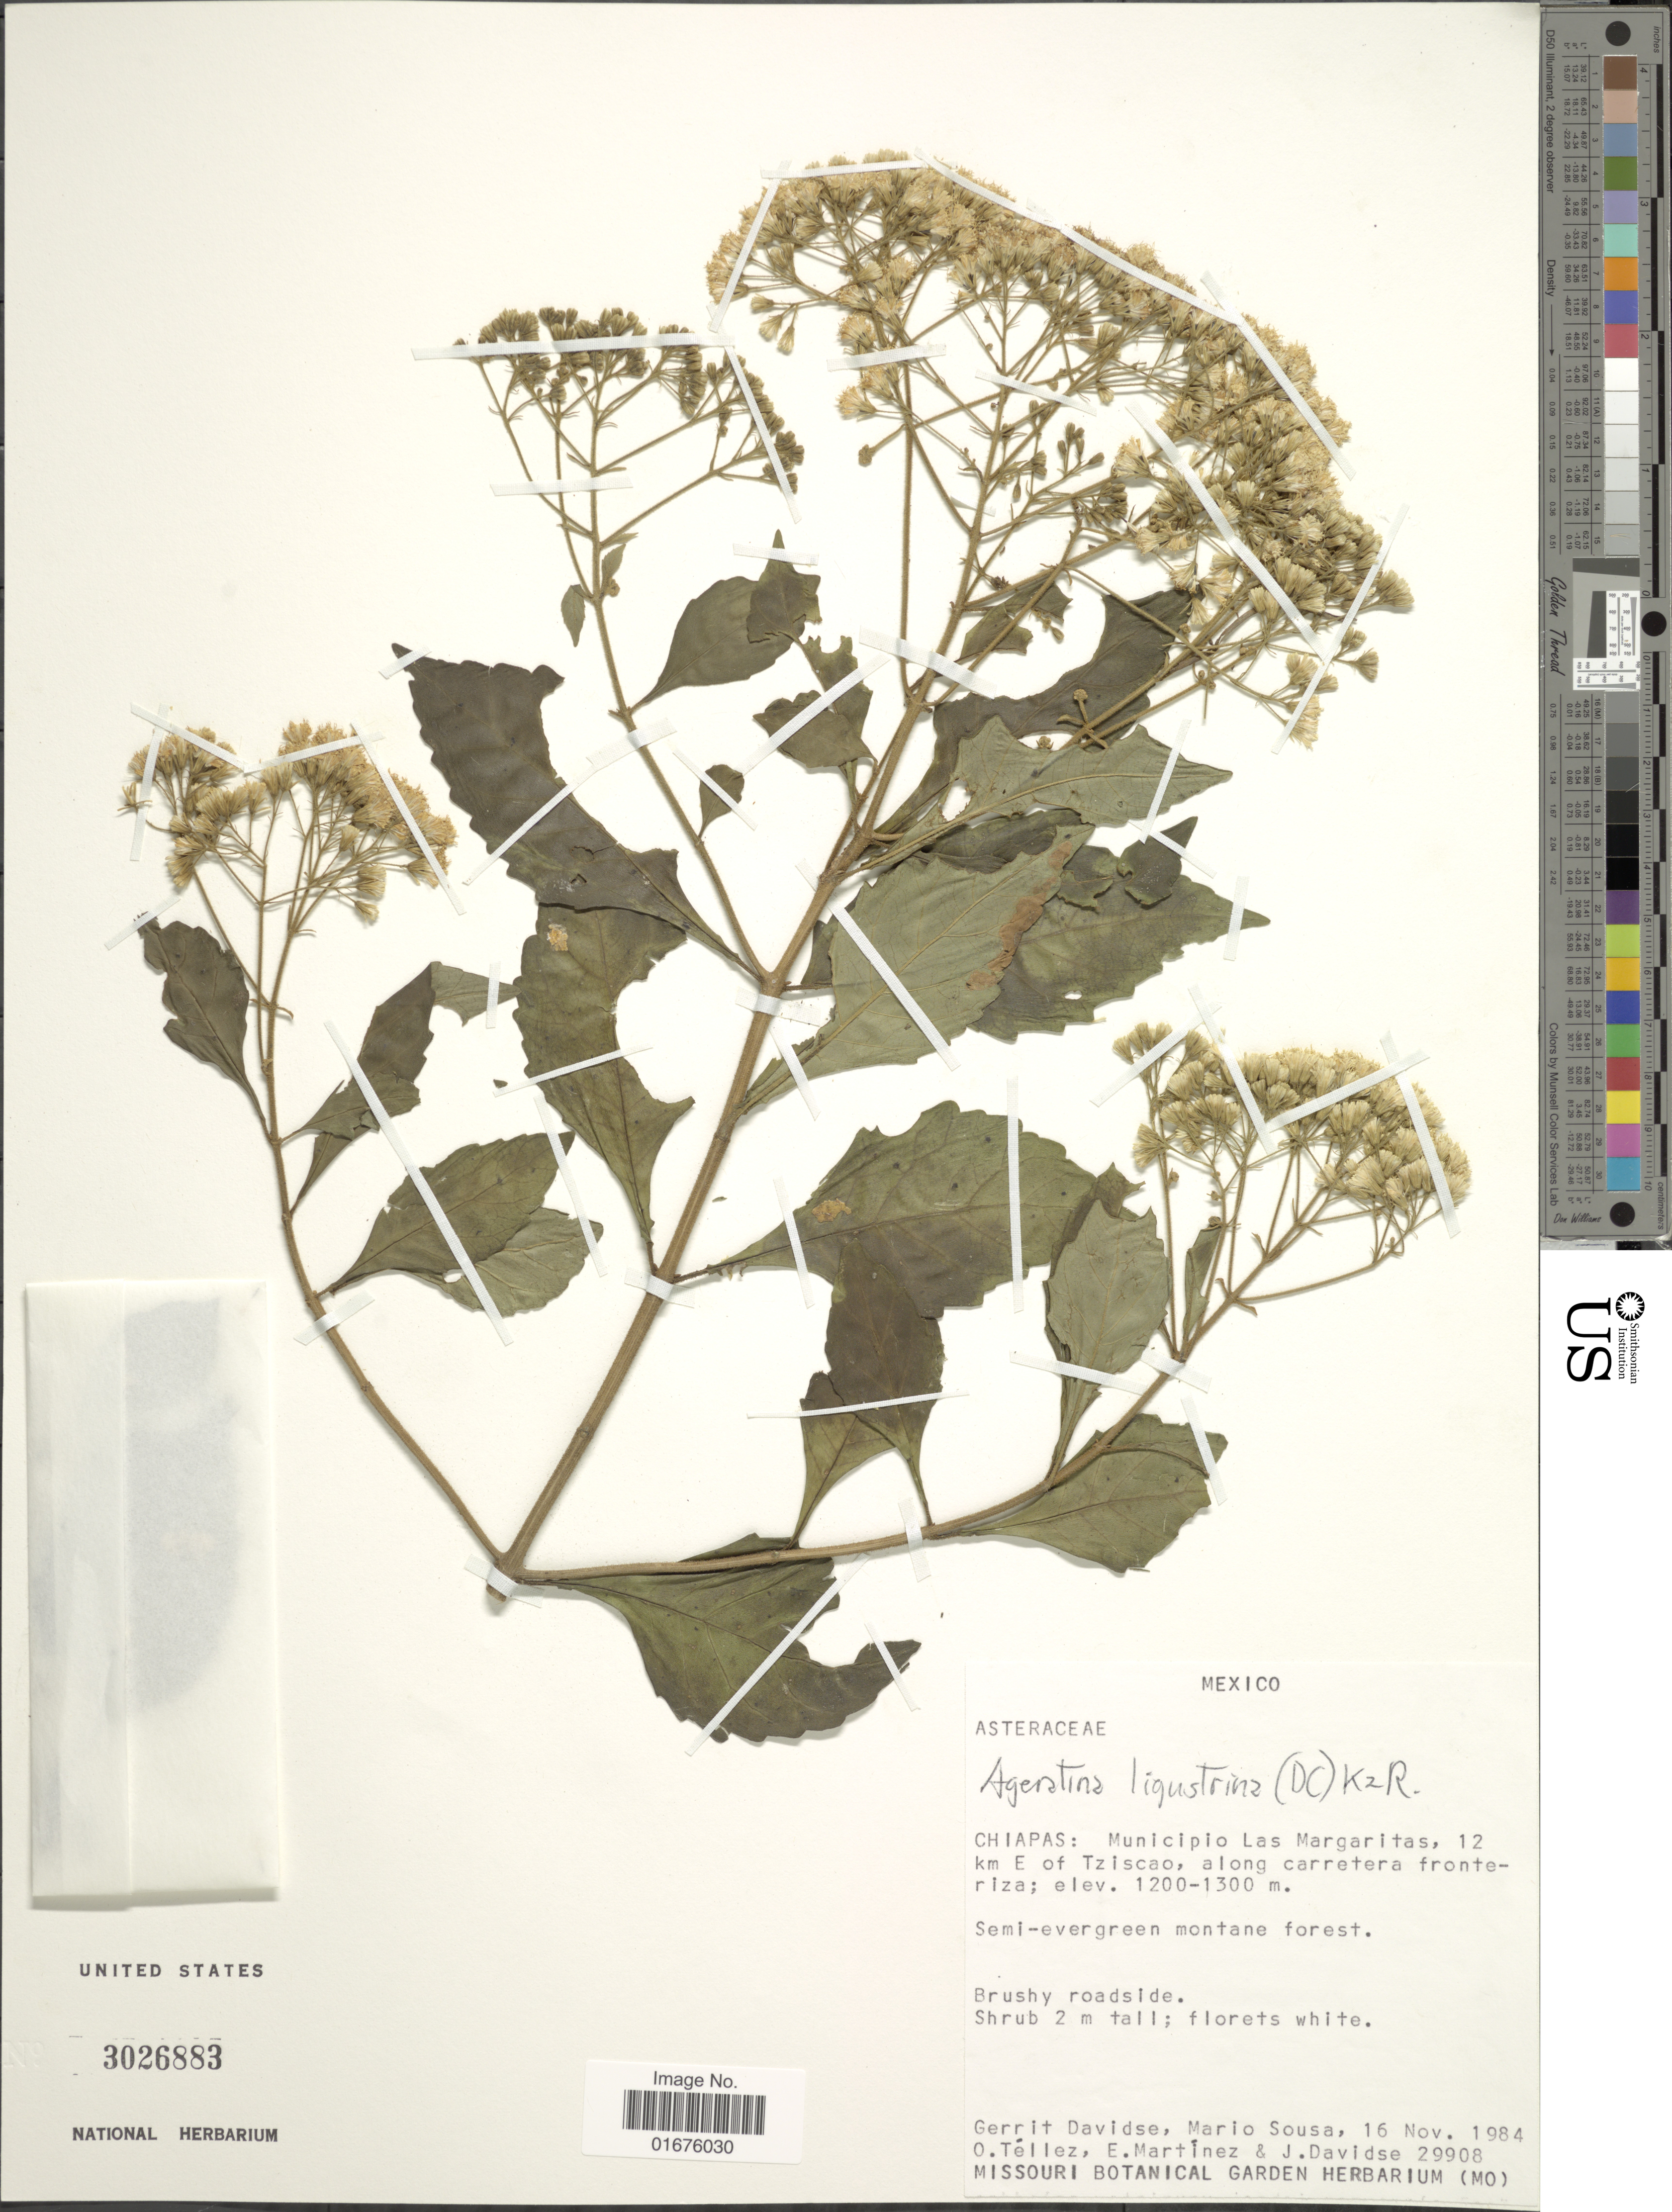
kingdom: Plantae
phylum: Tracheophyta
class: Magnoliopsida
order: Asterales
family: Asteraceae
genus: Ageratina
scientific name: Ageratina ligustrina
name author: (DC.) R.M. King & H. Rob.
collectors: G. Davidse, M. Sousa S., Téllez, O. & Schubert, B.G. & E. Martínez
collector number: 29908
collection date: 1984-11-16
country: Mexico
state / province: Chiapas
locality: Municipio Las Margaritas, 12 km E of Tziscao, along carretera fronteriza, Semi-evergreen montane forest, Brushy roadside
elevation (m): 1200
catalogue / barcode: US 3026883